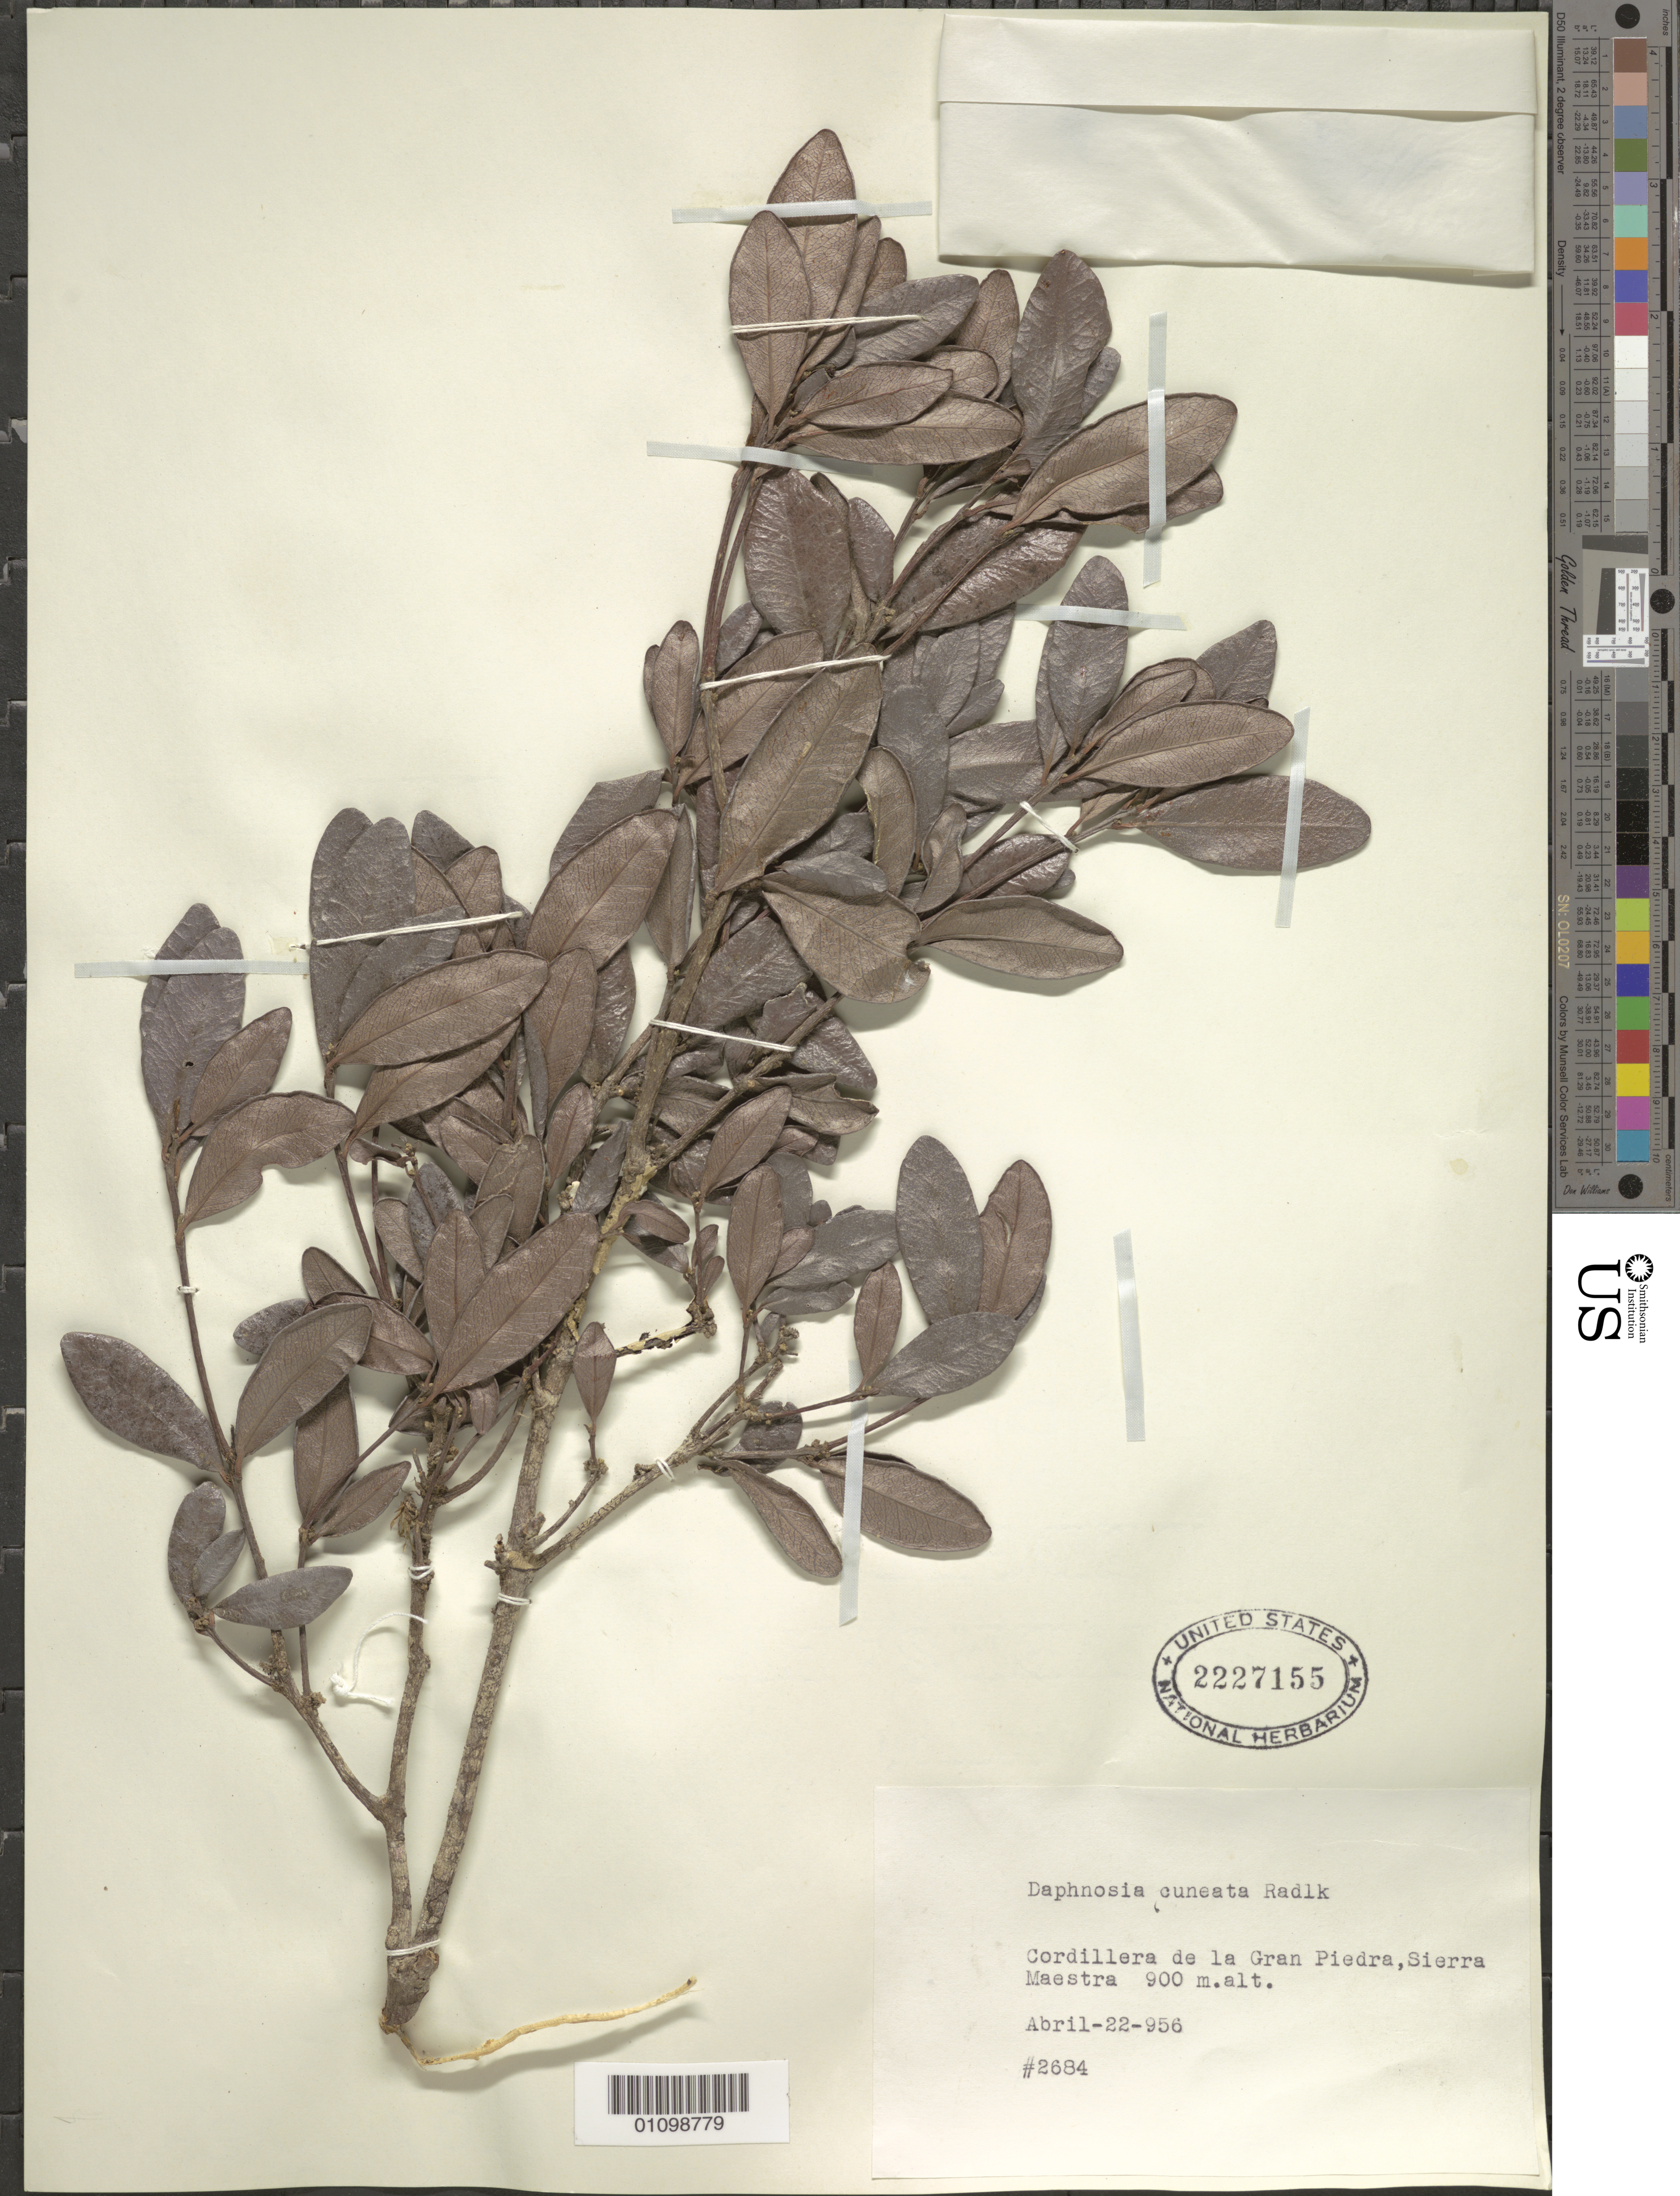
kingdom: Plantae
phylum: Tracheophyta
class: Magnoliopsida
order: Malvales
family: Thymelaeaceae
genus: Daphnopsis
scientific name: Daphnopsis cuneata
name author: Radlk.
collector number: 2684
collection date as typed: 22 Apr 1956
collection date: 1956-04-22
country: Cuba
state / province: Guantánamo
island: Cuba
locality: Cordillera de la Gran Piedra, Sierra Maesrta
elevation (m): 900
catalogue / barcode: US 2227155